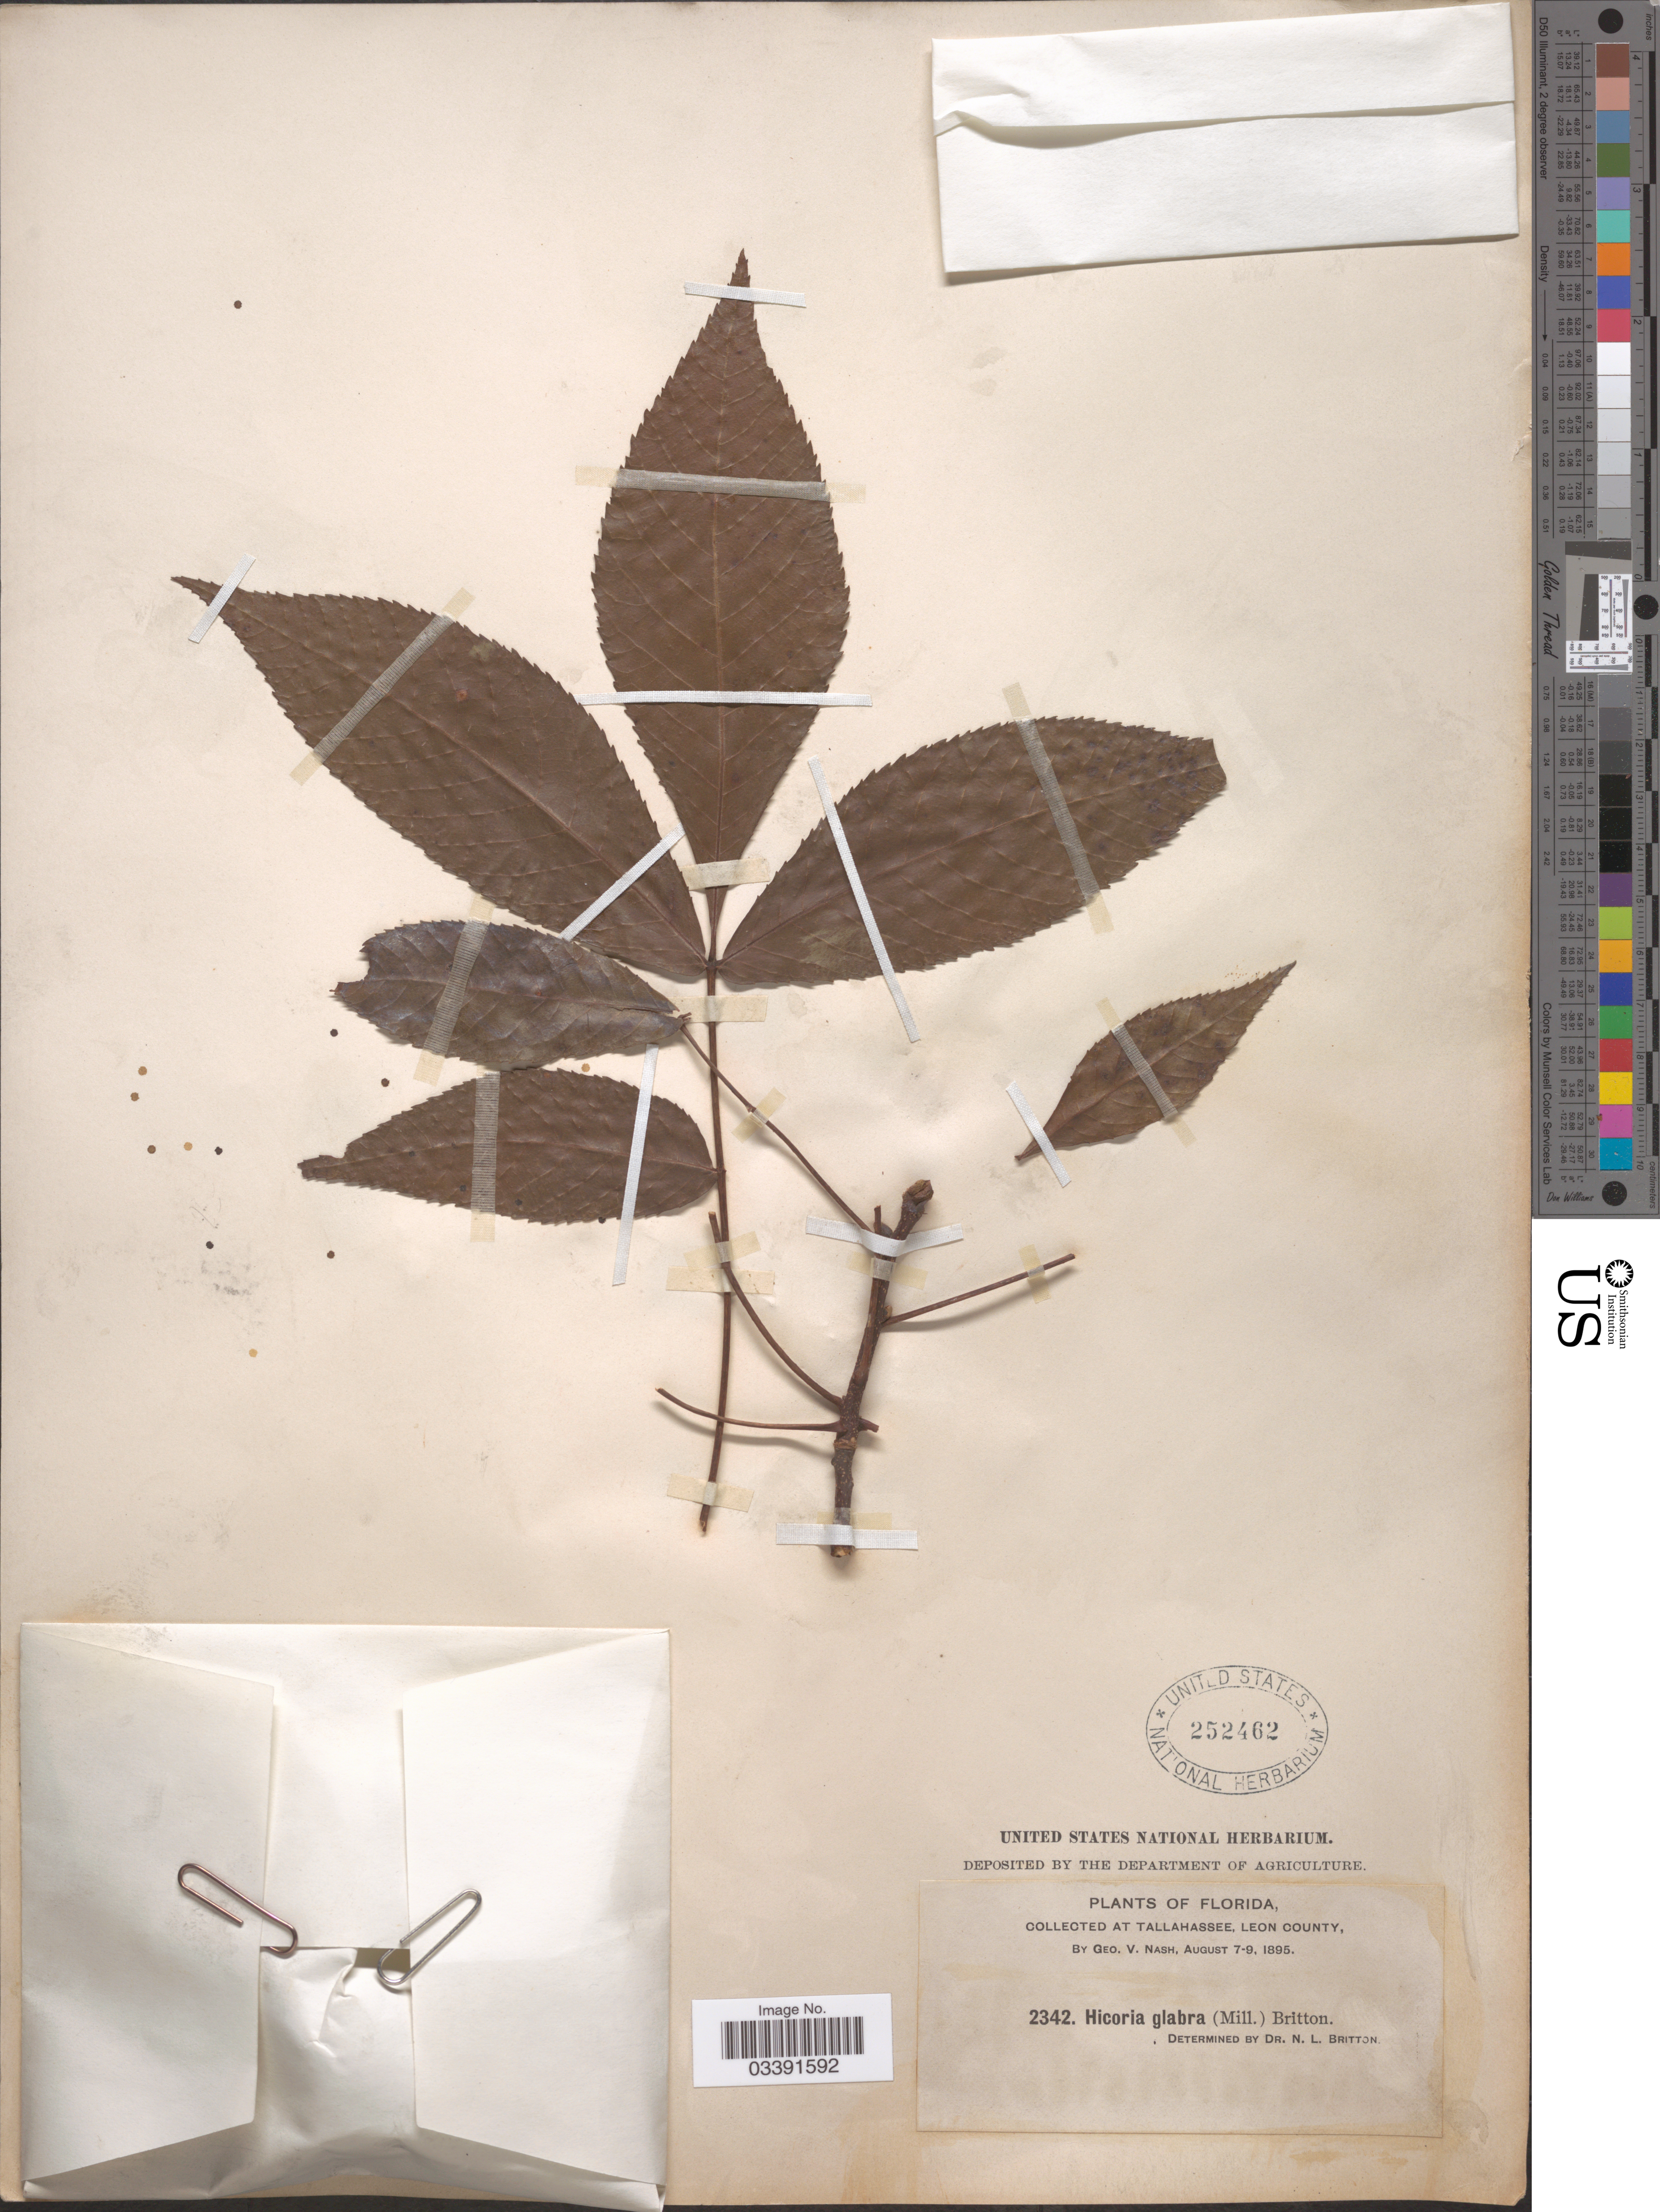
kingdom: Plantae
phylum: Tracheophyta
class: Magnoliopsida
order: Fagales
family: Juglandaceae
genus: Carya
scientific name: Carya glabra var. glabra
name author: (Mill.) Sweet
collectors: G. V. Nash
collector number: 2342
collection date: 1895-08-07/1895-08-09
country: United States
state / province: Florida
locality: Tallahassee, Leon County.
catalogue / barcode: US 252462